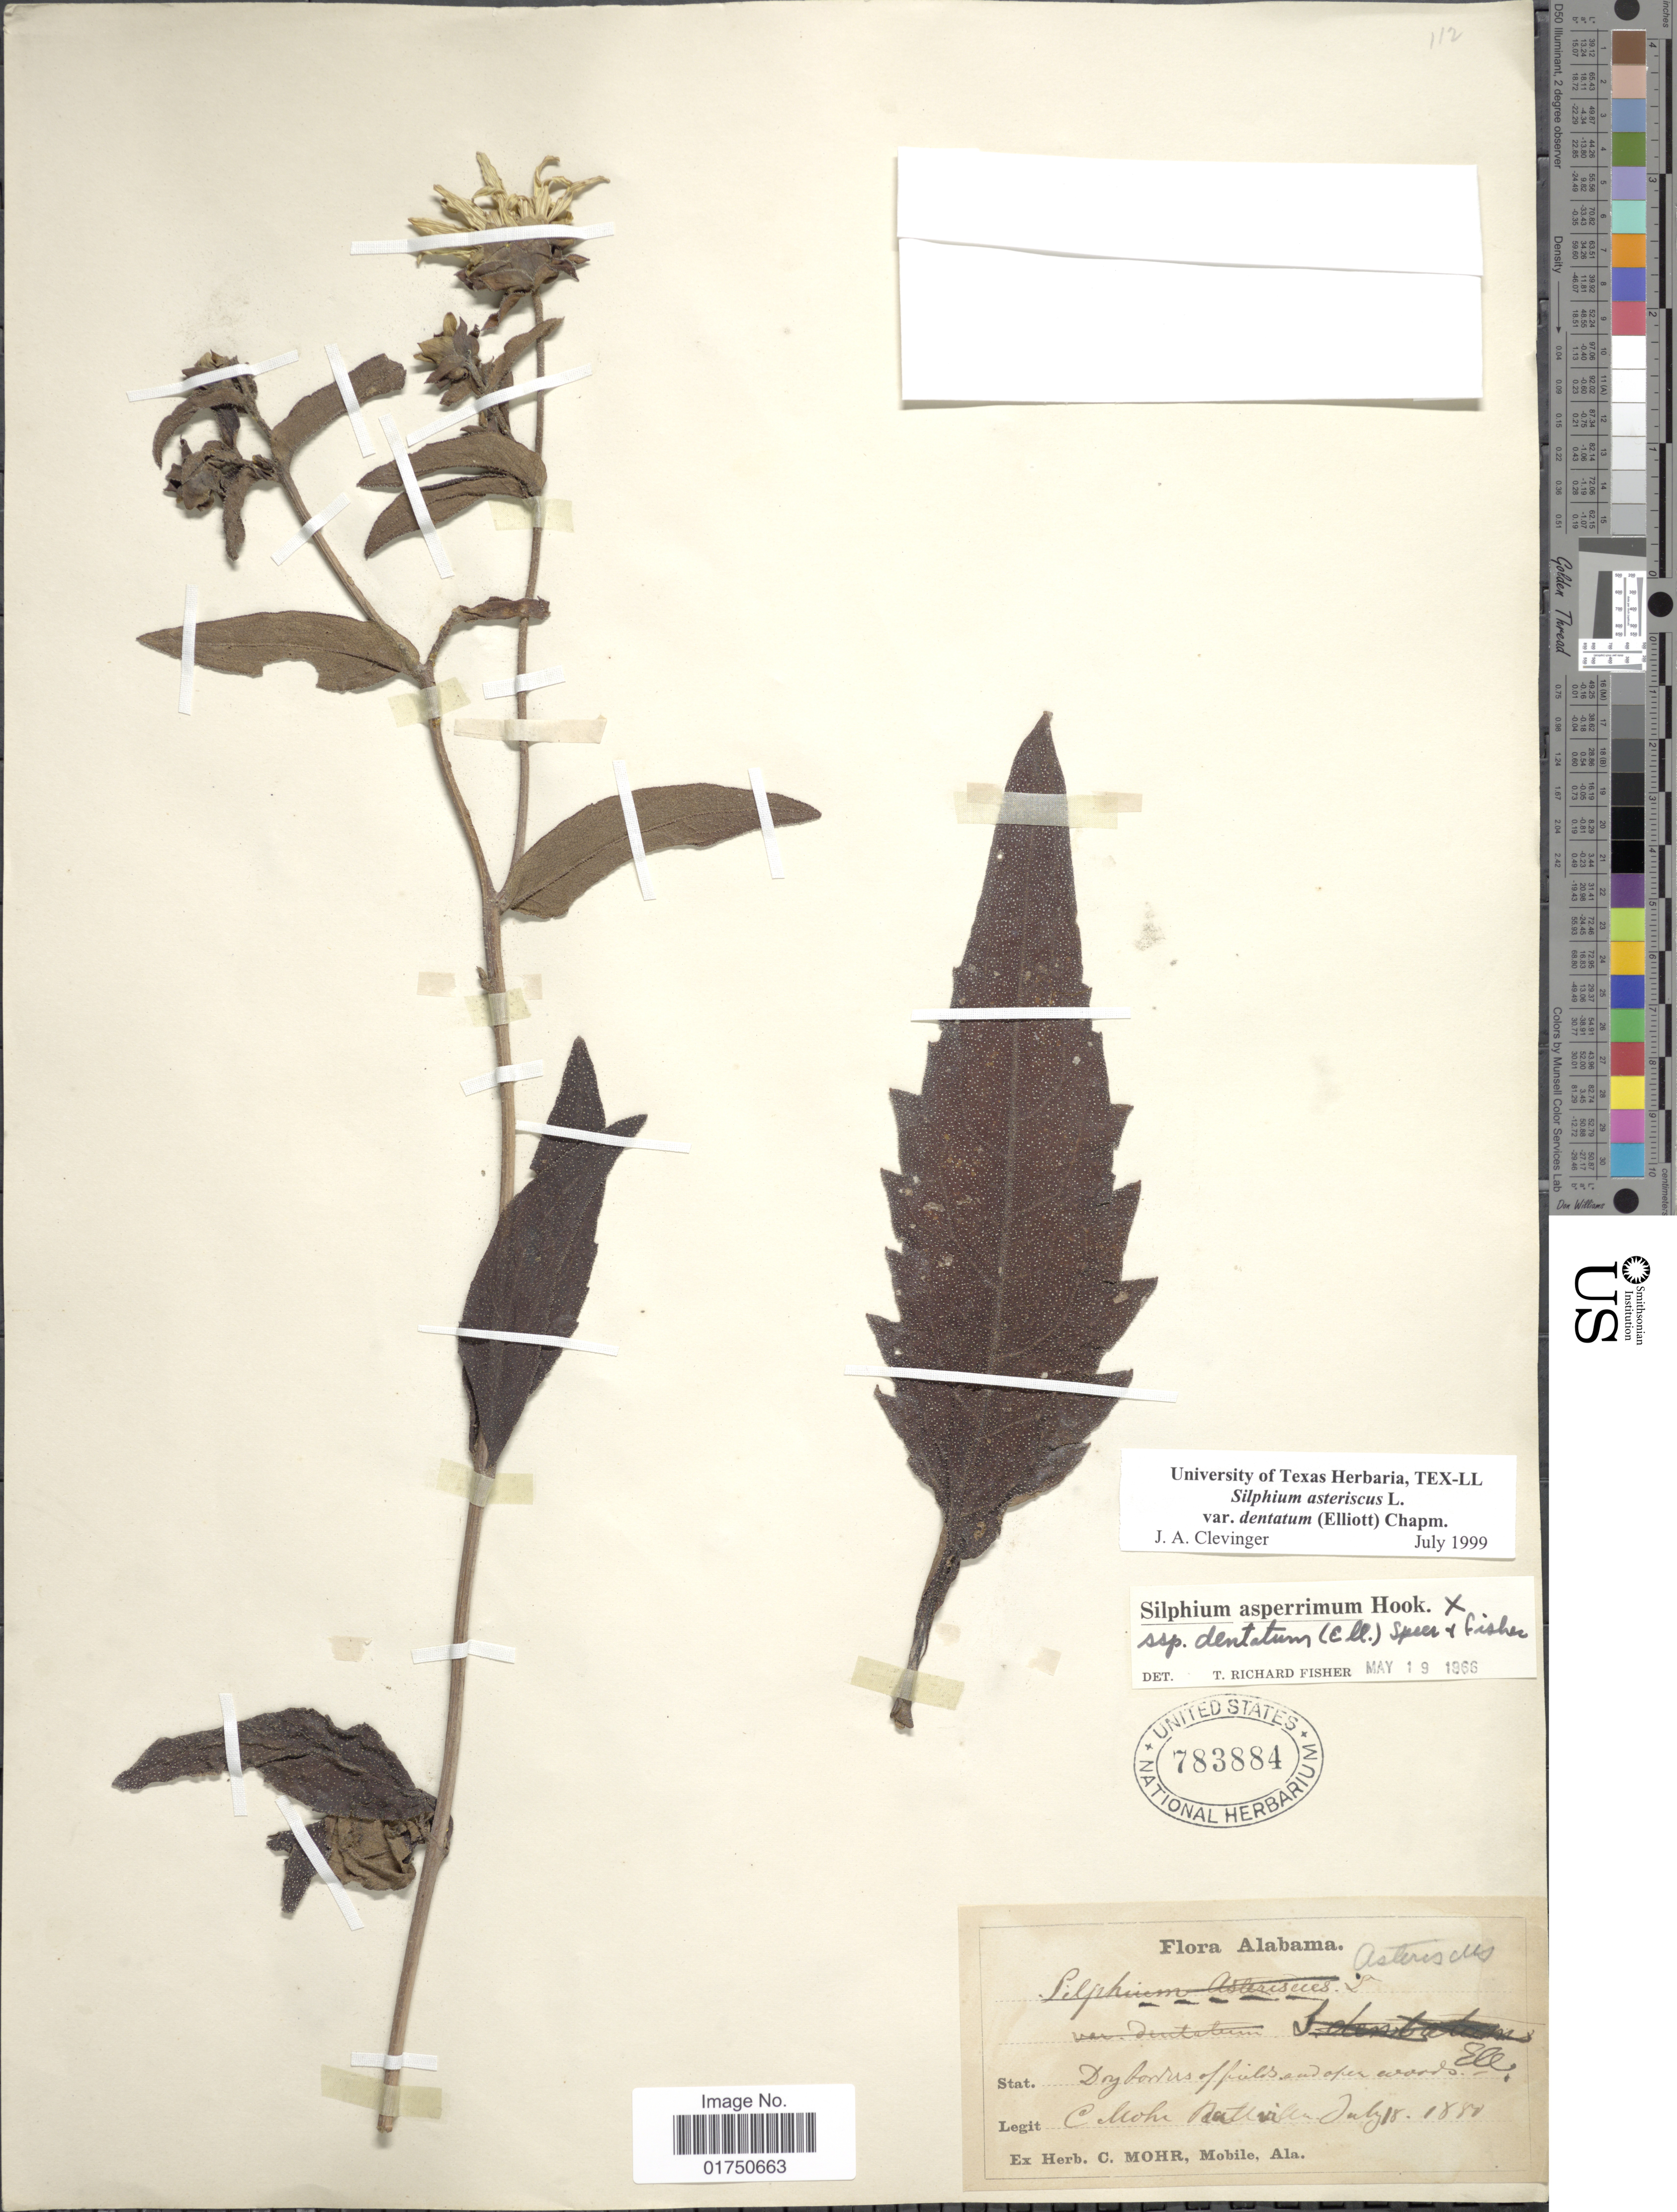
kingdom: Plantae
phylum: Tracheophyta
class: Magnoliopsida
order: Asterales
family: Asteraceae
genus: Silphium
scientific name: Silphium asteriscus var. dentatum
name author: (Elliott) Chapm.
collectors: C. T. Mohr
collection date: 1880-07-18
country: United States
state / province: Alabama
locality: Dry borders of fields and open woods, Nattville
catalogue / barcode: US 783884